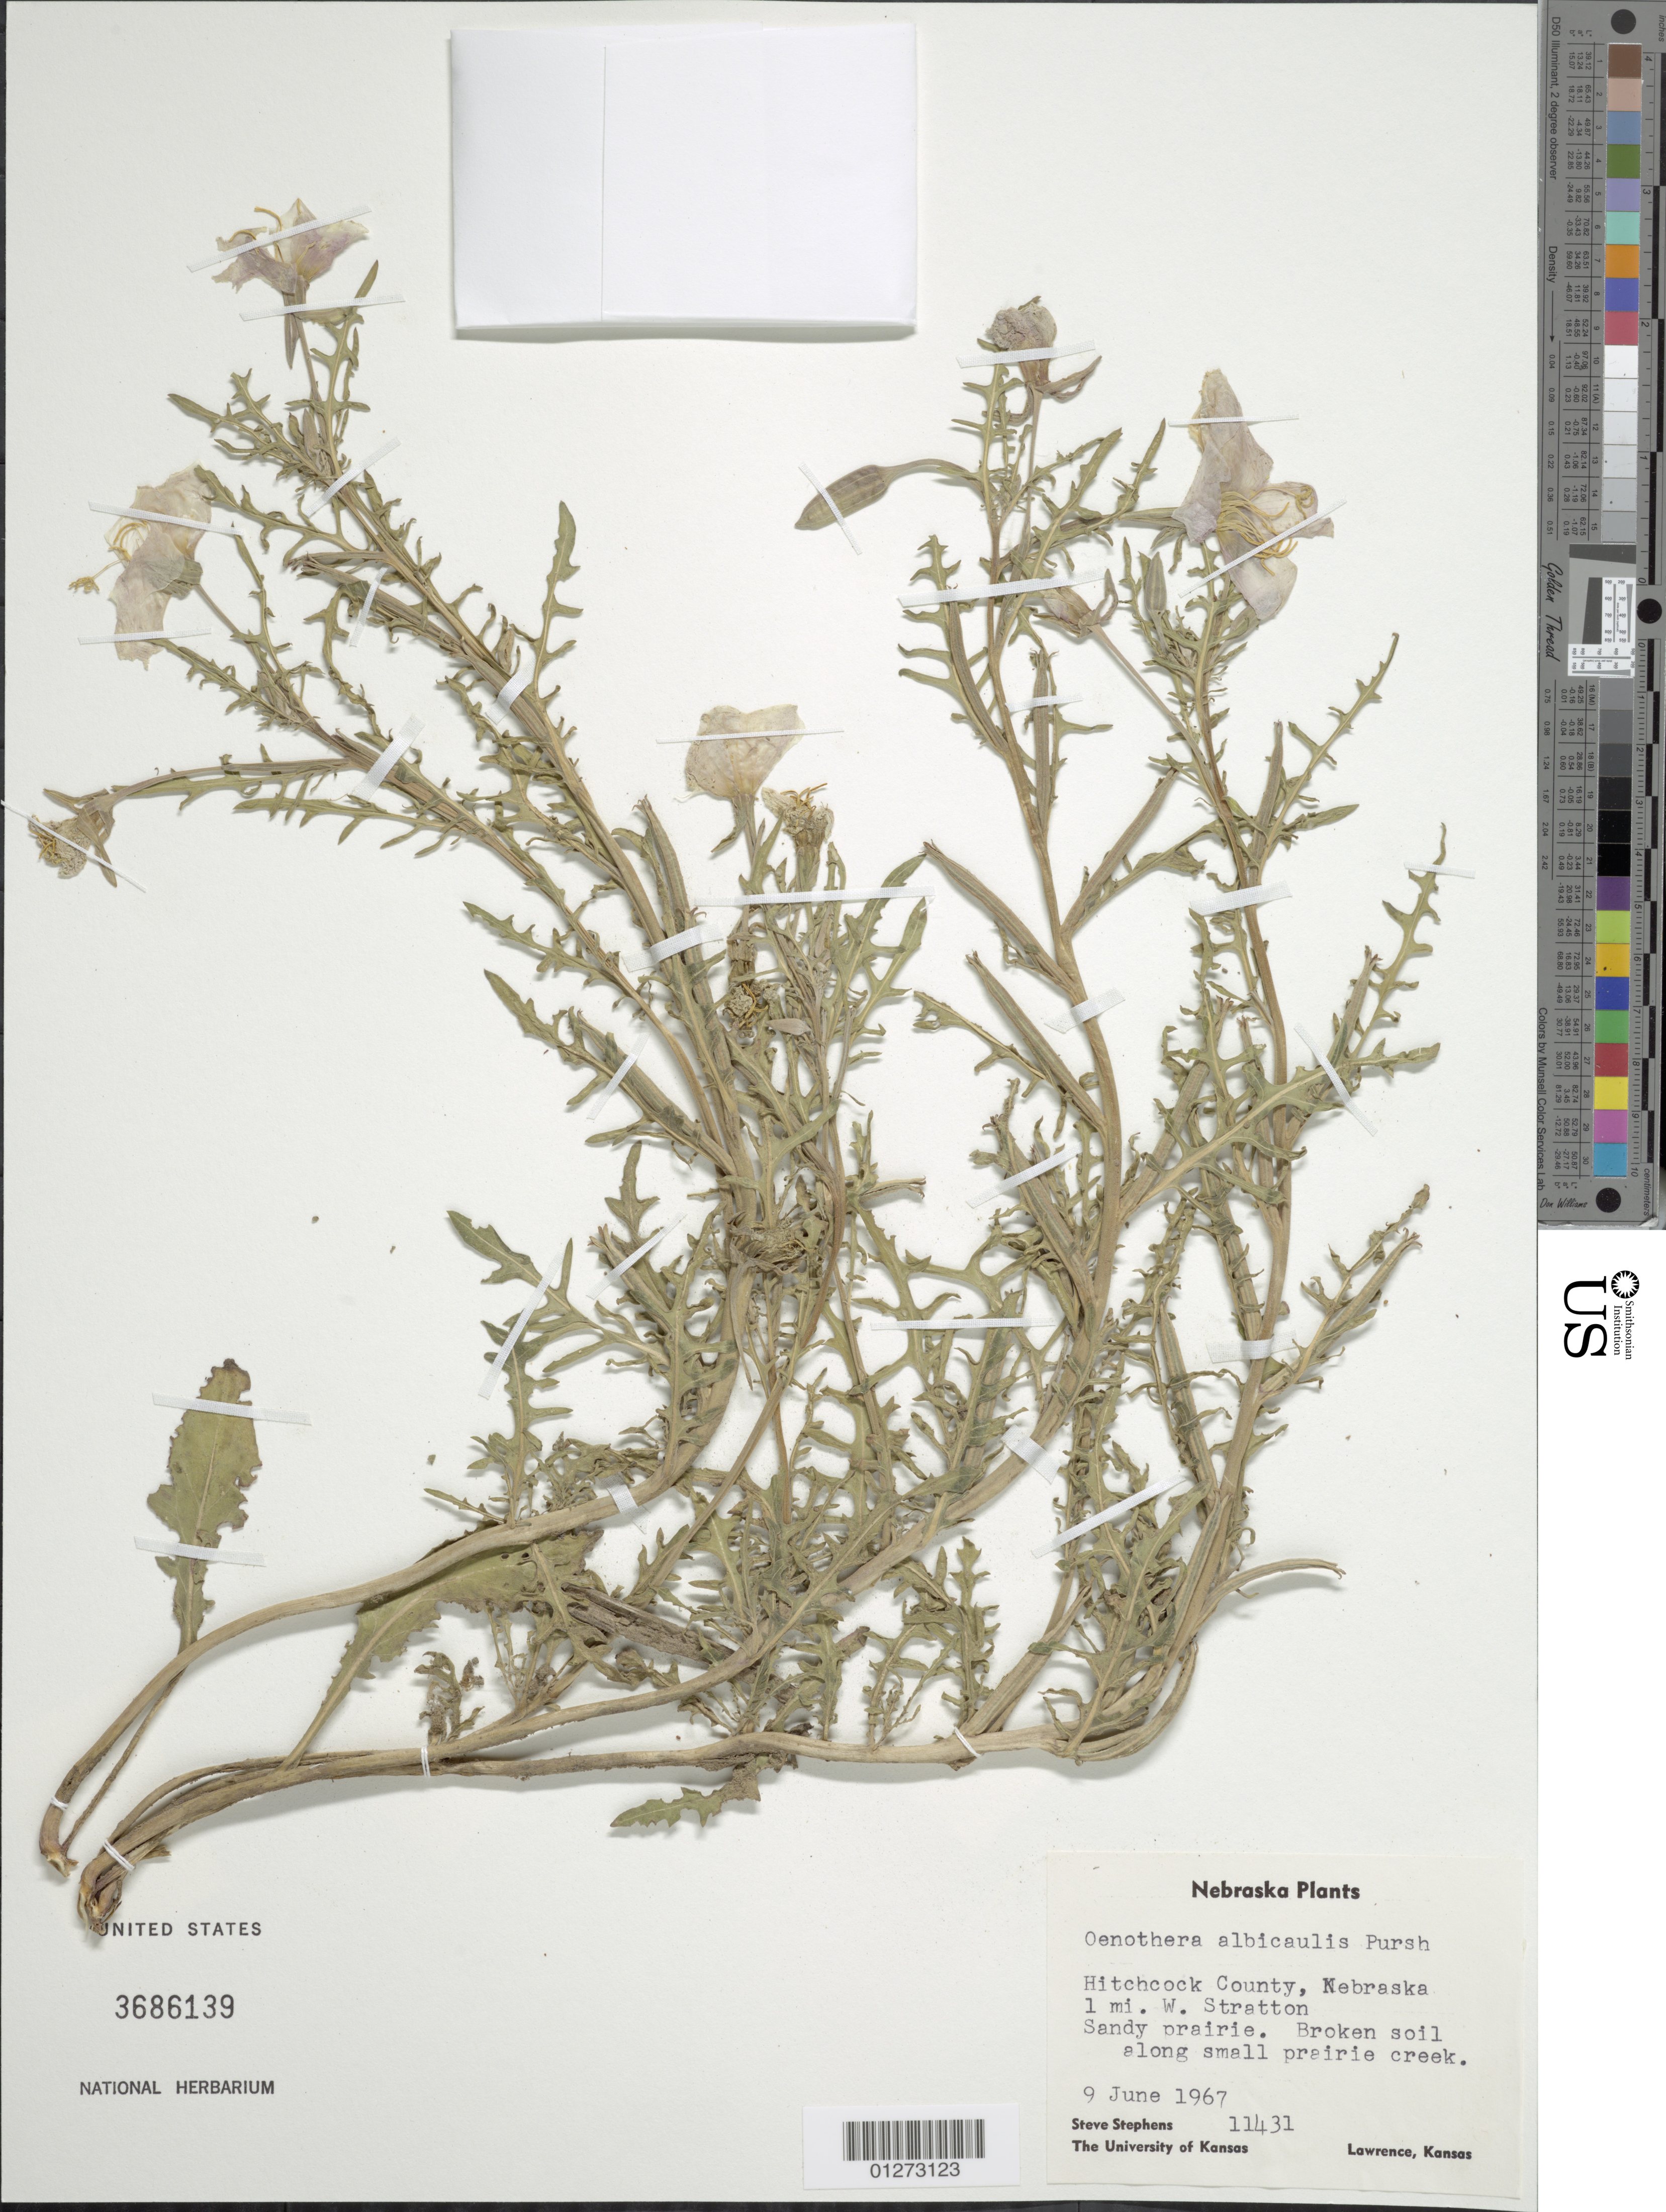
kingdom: Plantae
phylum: Tracheophyta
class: Magnoliopsida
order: Myrtales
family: Onagraceae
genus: Oenothera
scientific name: Oenothera albicaulis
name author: Pursh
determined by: Wagner, W. L., (BOT), Smithsonian Institution - National Museum of Natural History (UNITED STATES)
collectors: S. Stephens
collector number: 11431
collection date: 1967-06-09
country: United States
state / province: Nebraska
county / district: Hitchcock County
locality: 1 mi. W. Stratton, broken soil along small prairie creek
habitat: Sandy prairie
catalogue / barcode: US 3686139